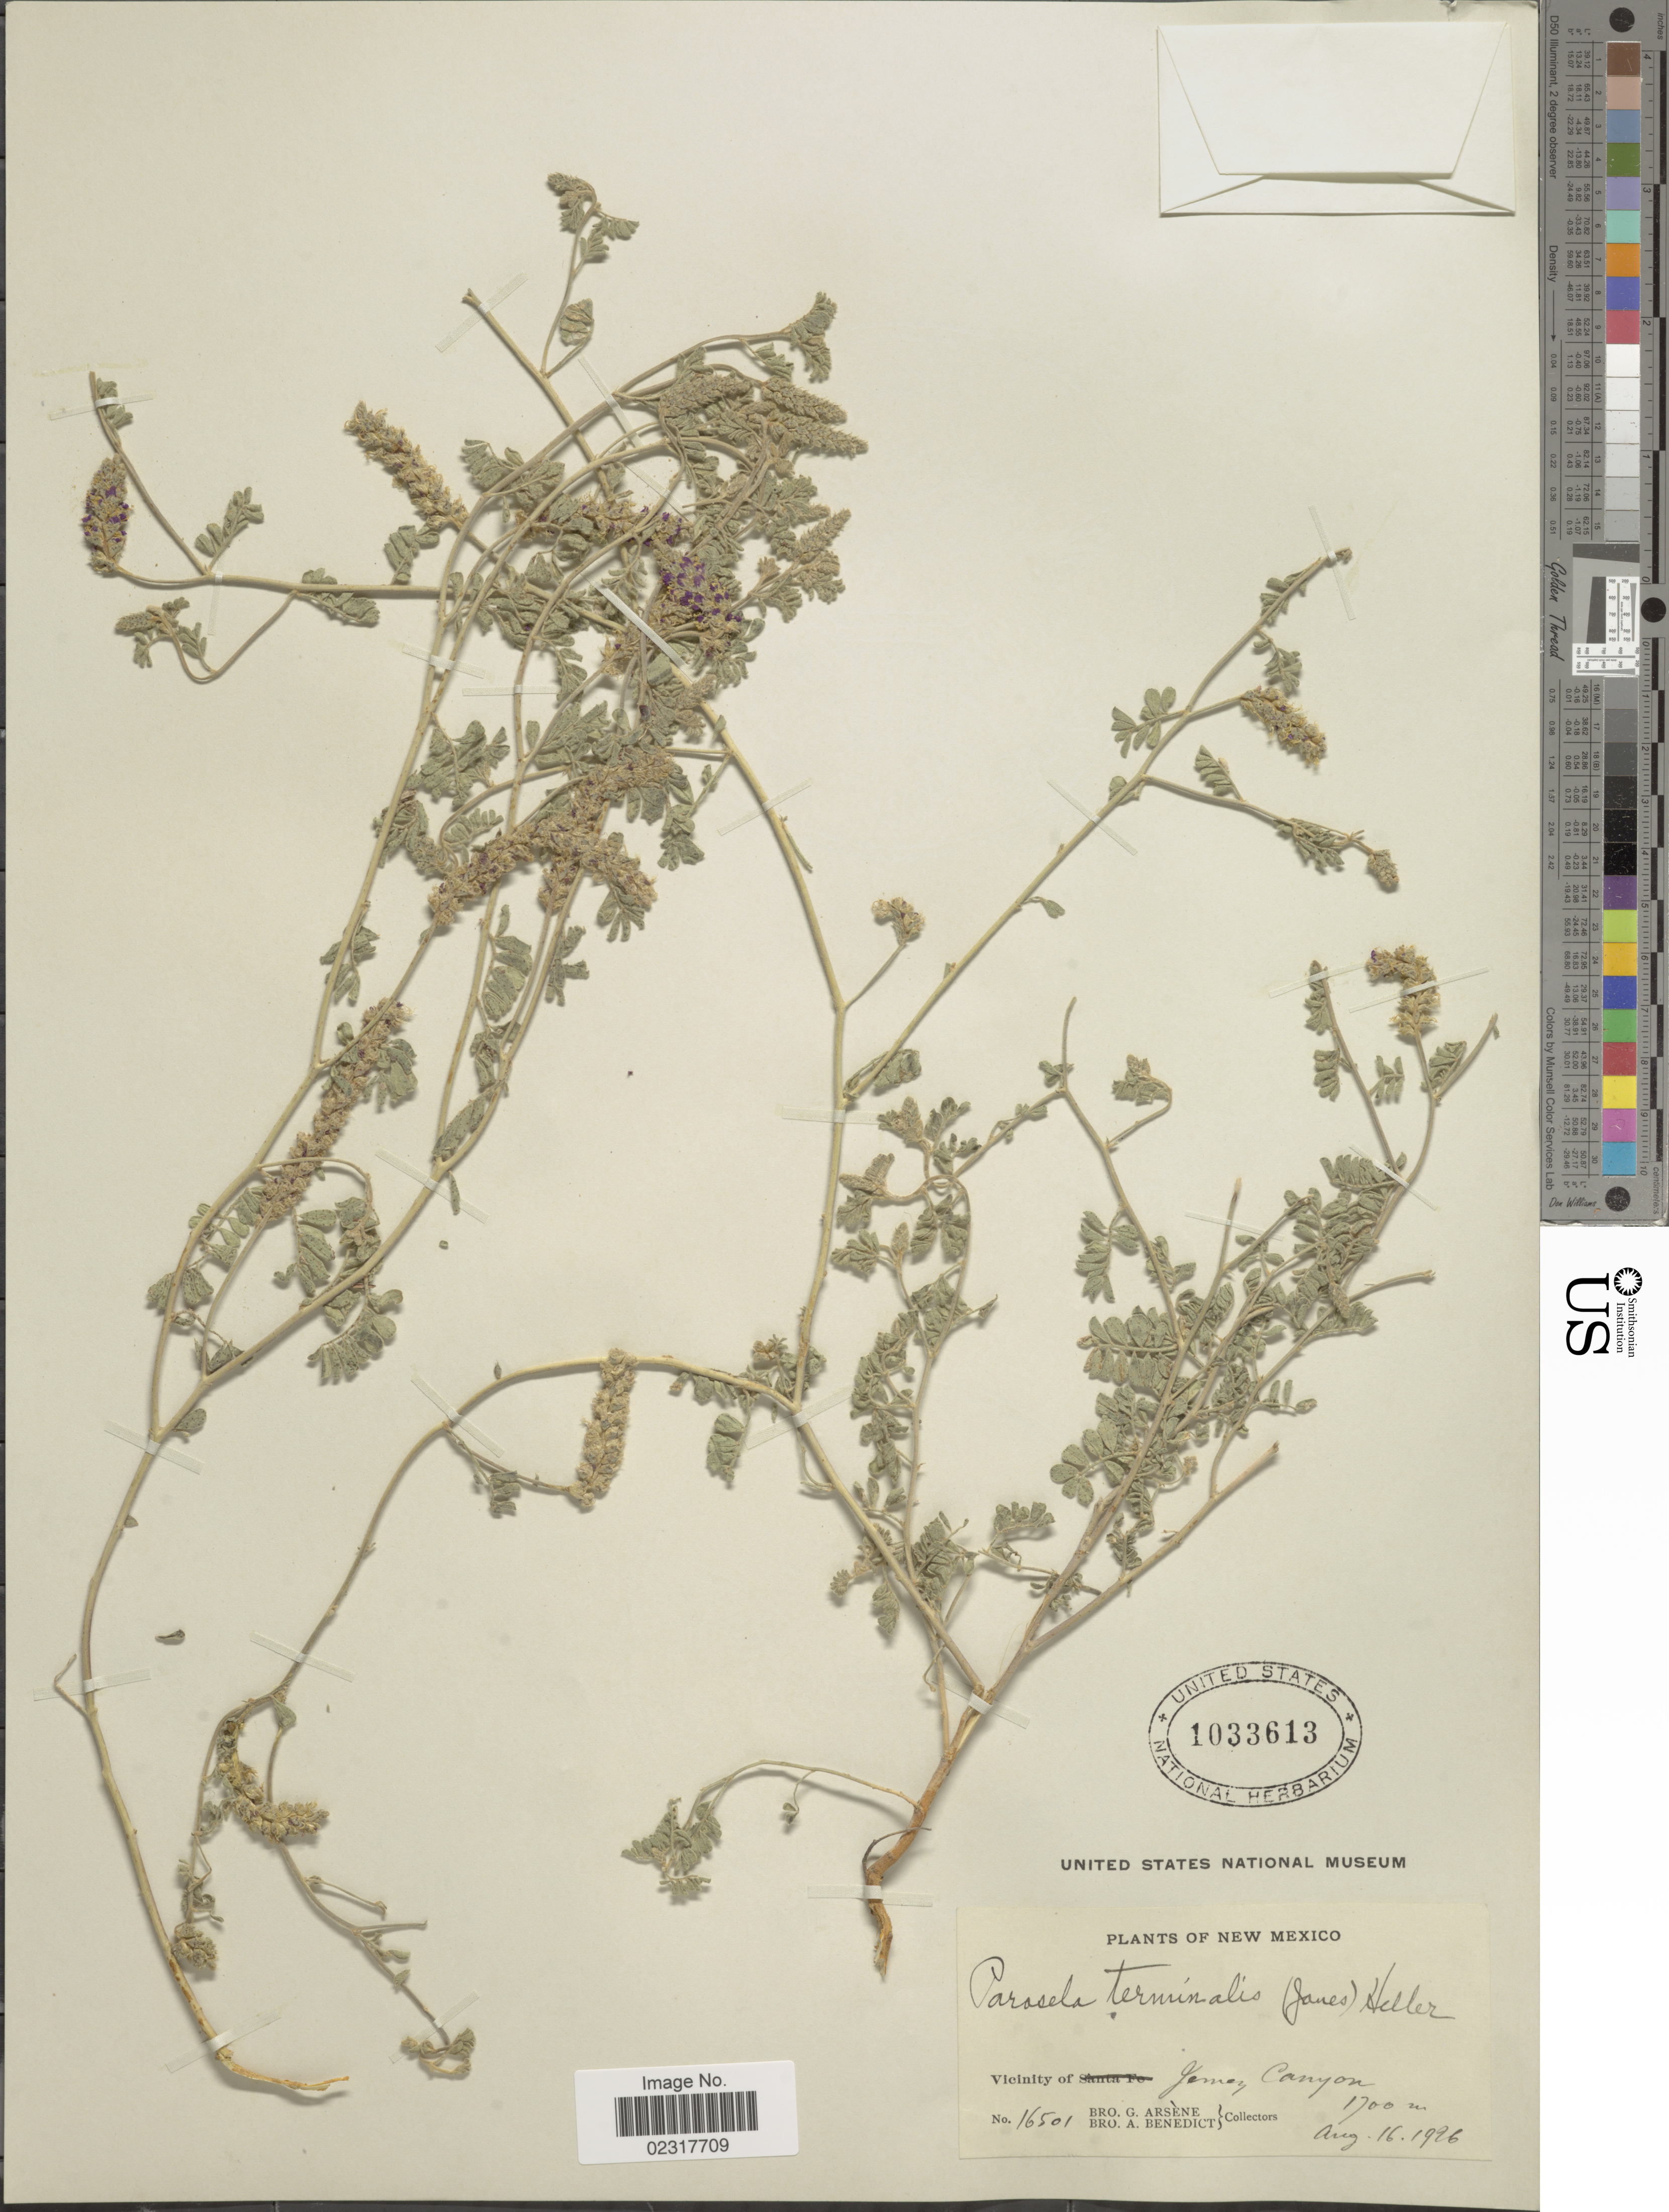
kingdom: Plantae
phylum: Tracheophyta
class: Magnoliopsida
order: Fabales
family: Fabaceae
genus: Dalea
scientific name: Dalea lanata var. terminalis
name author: (M.E. Jones) Barneby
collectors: Bro. G. Arsène & Bro. A. Benedict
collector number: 16501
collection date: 1926-08-16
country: United States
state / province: New Mexico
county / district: Sandoval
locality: Vicinity of Jemez Canyon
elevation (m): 1700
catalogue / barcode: US 1033613